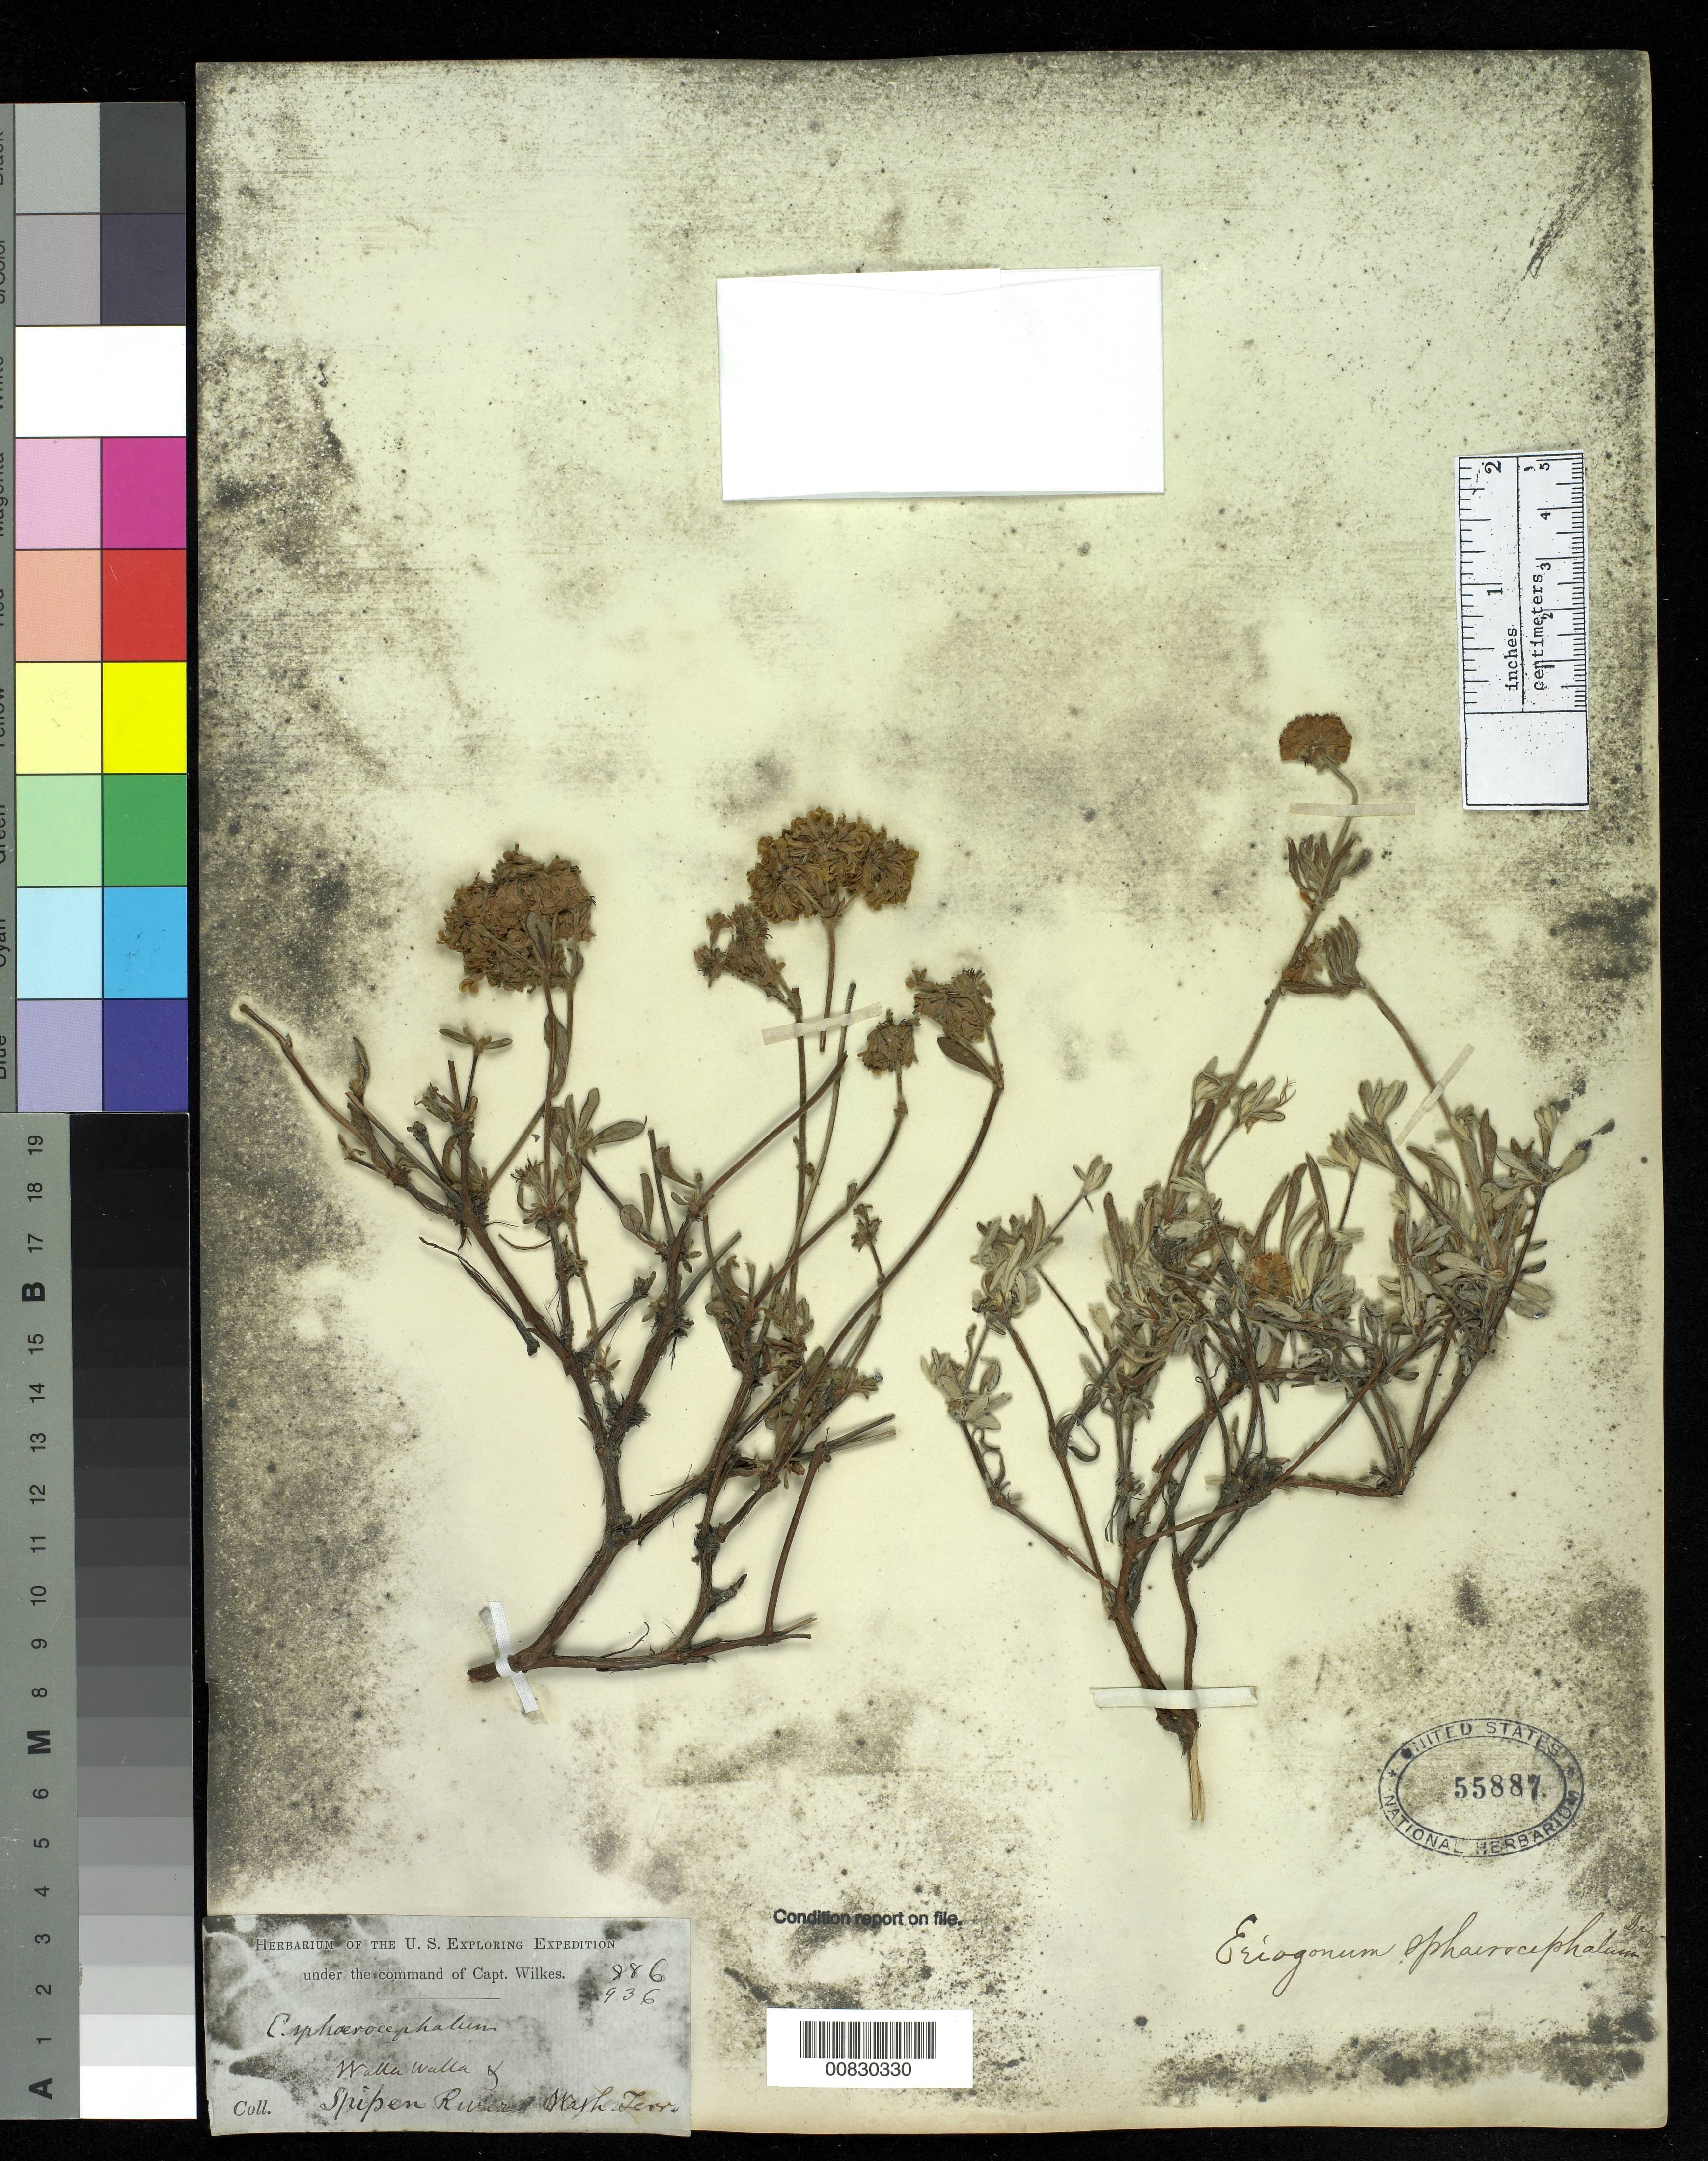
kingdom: Plantae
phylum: Tracheophyta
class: Magnoliopsida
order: Caryophyllales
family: Polygonaceae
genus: Eriogonum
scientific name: Eriogonum sphaerocephalum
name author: Benth. & Douglas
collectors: Wilkes Explor. Exped.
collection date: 1838/1842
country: United States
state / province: Washington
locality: Spipen River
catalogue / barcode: US 55887